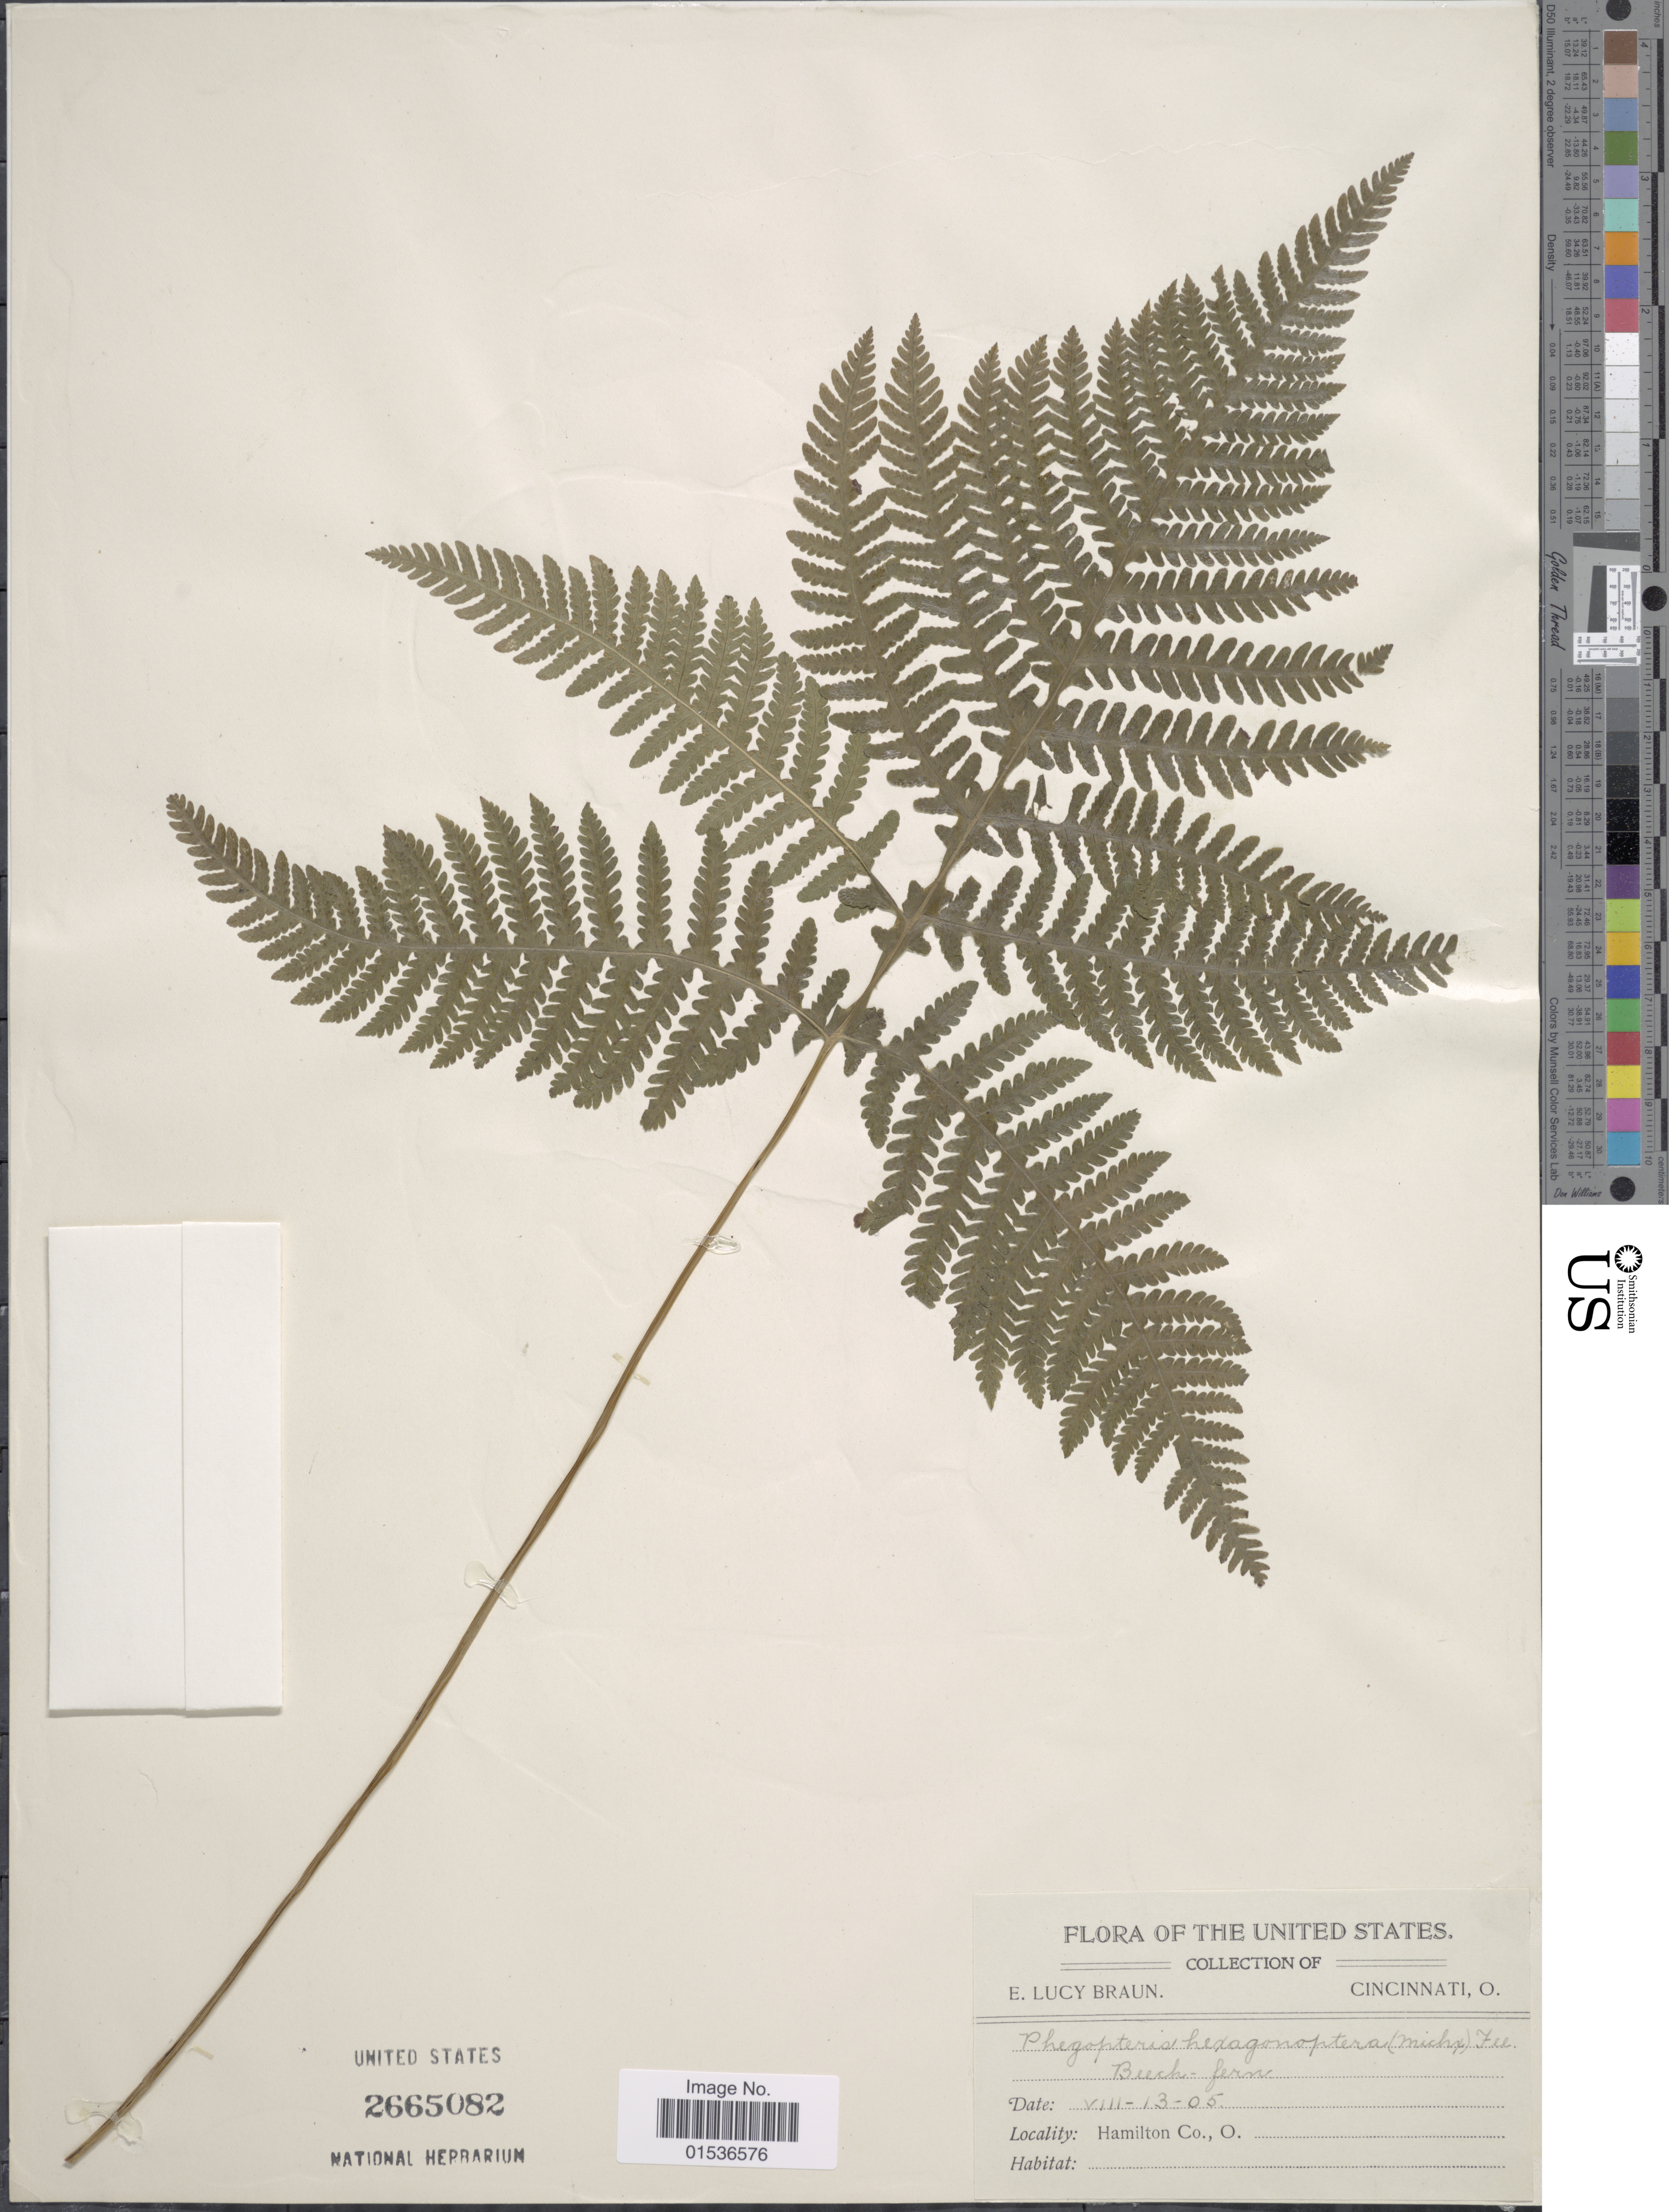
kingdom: Plantae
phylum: Tracheophyta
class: Polypodiopsida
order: Polypodiales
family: Thelypteridaceae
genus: Phegopteris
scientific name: Phegopteris hexagonoptera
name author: (Michx.) Fée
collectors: E. L. Braun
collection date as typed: Transcribed d/m/y: 13/8/5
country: United States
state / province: Ohio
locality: United States, Hamilton Co.O.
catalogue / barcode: US 2665082